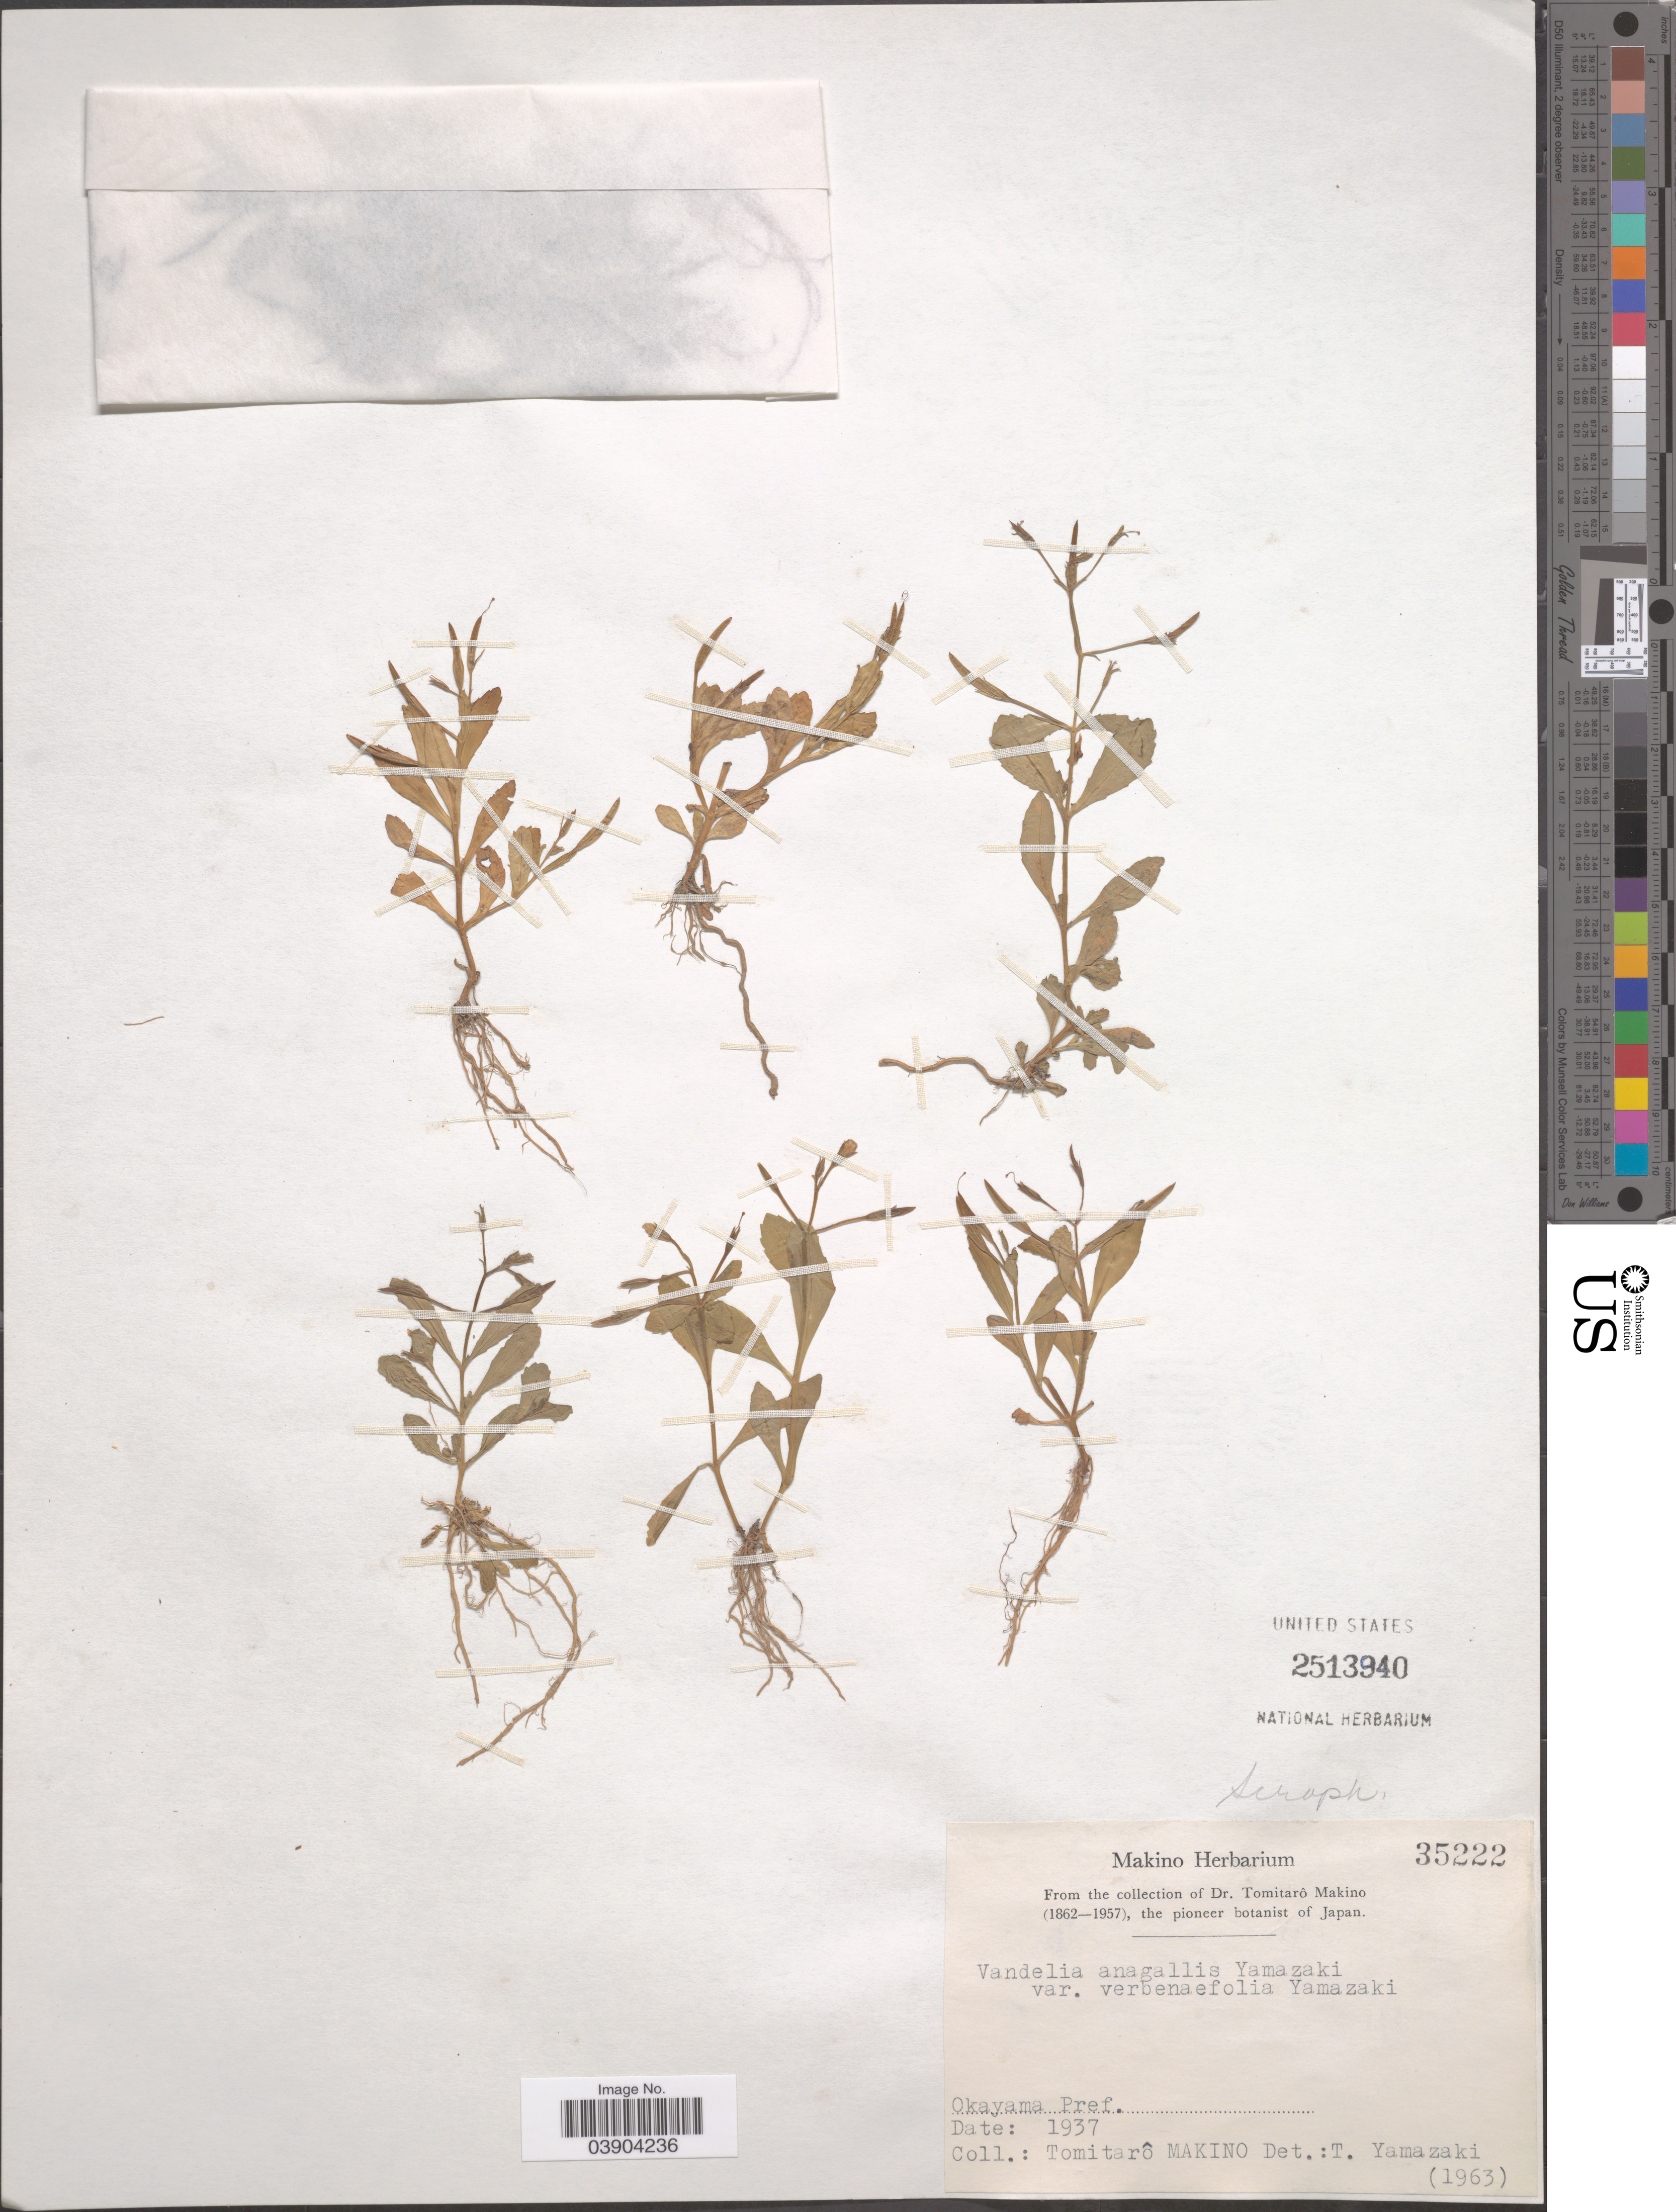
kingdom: Plantae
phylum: Tracheophyta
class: Magnoliopsida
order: Lamiales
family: Linderniaceae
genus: Lindernia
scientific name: Lindernia anagallis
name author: (Burm. f.) Pennell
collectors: T. Makino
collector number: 35222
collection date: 1937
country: Japan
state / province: Okayama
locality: Okayama Pref.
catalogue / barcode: US 2513940